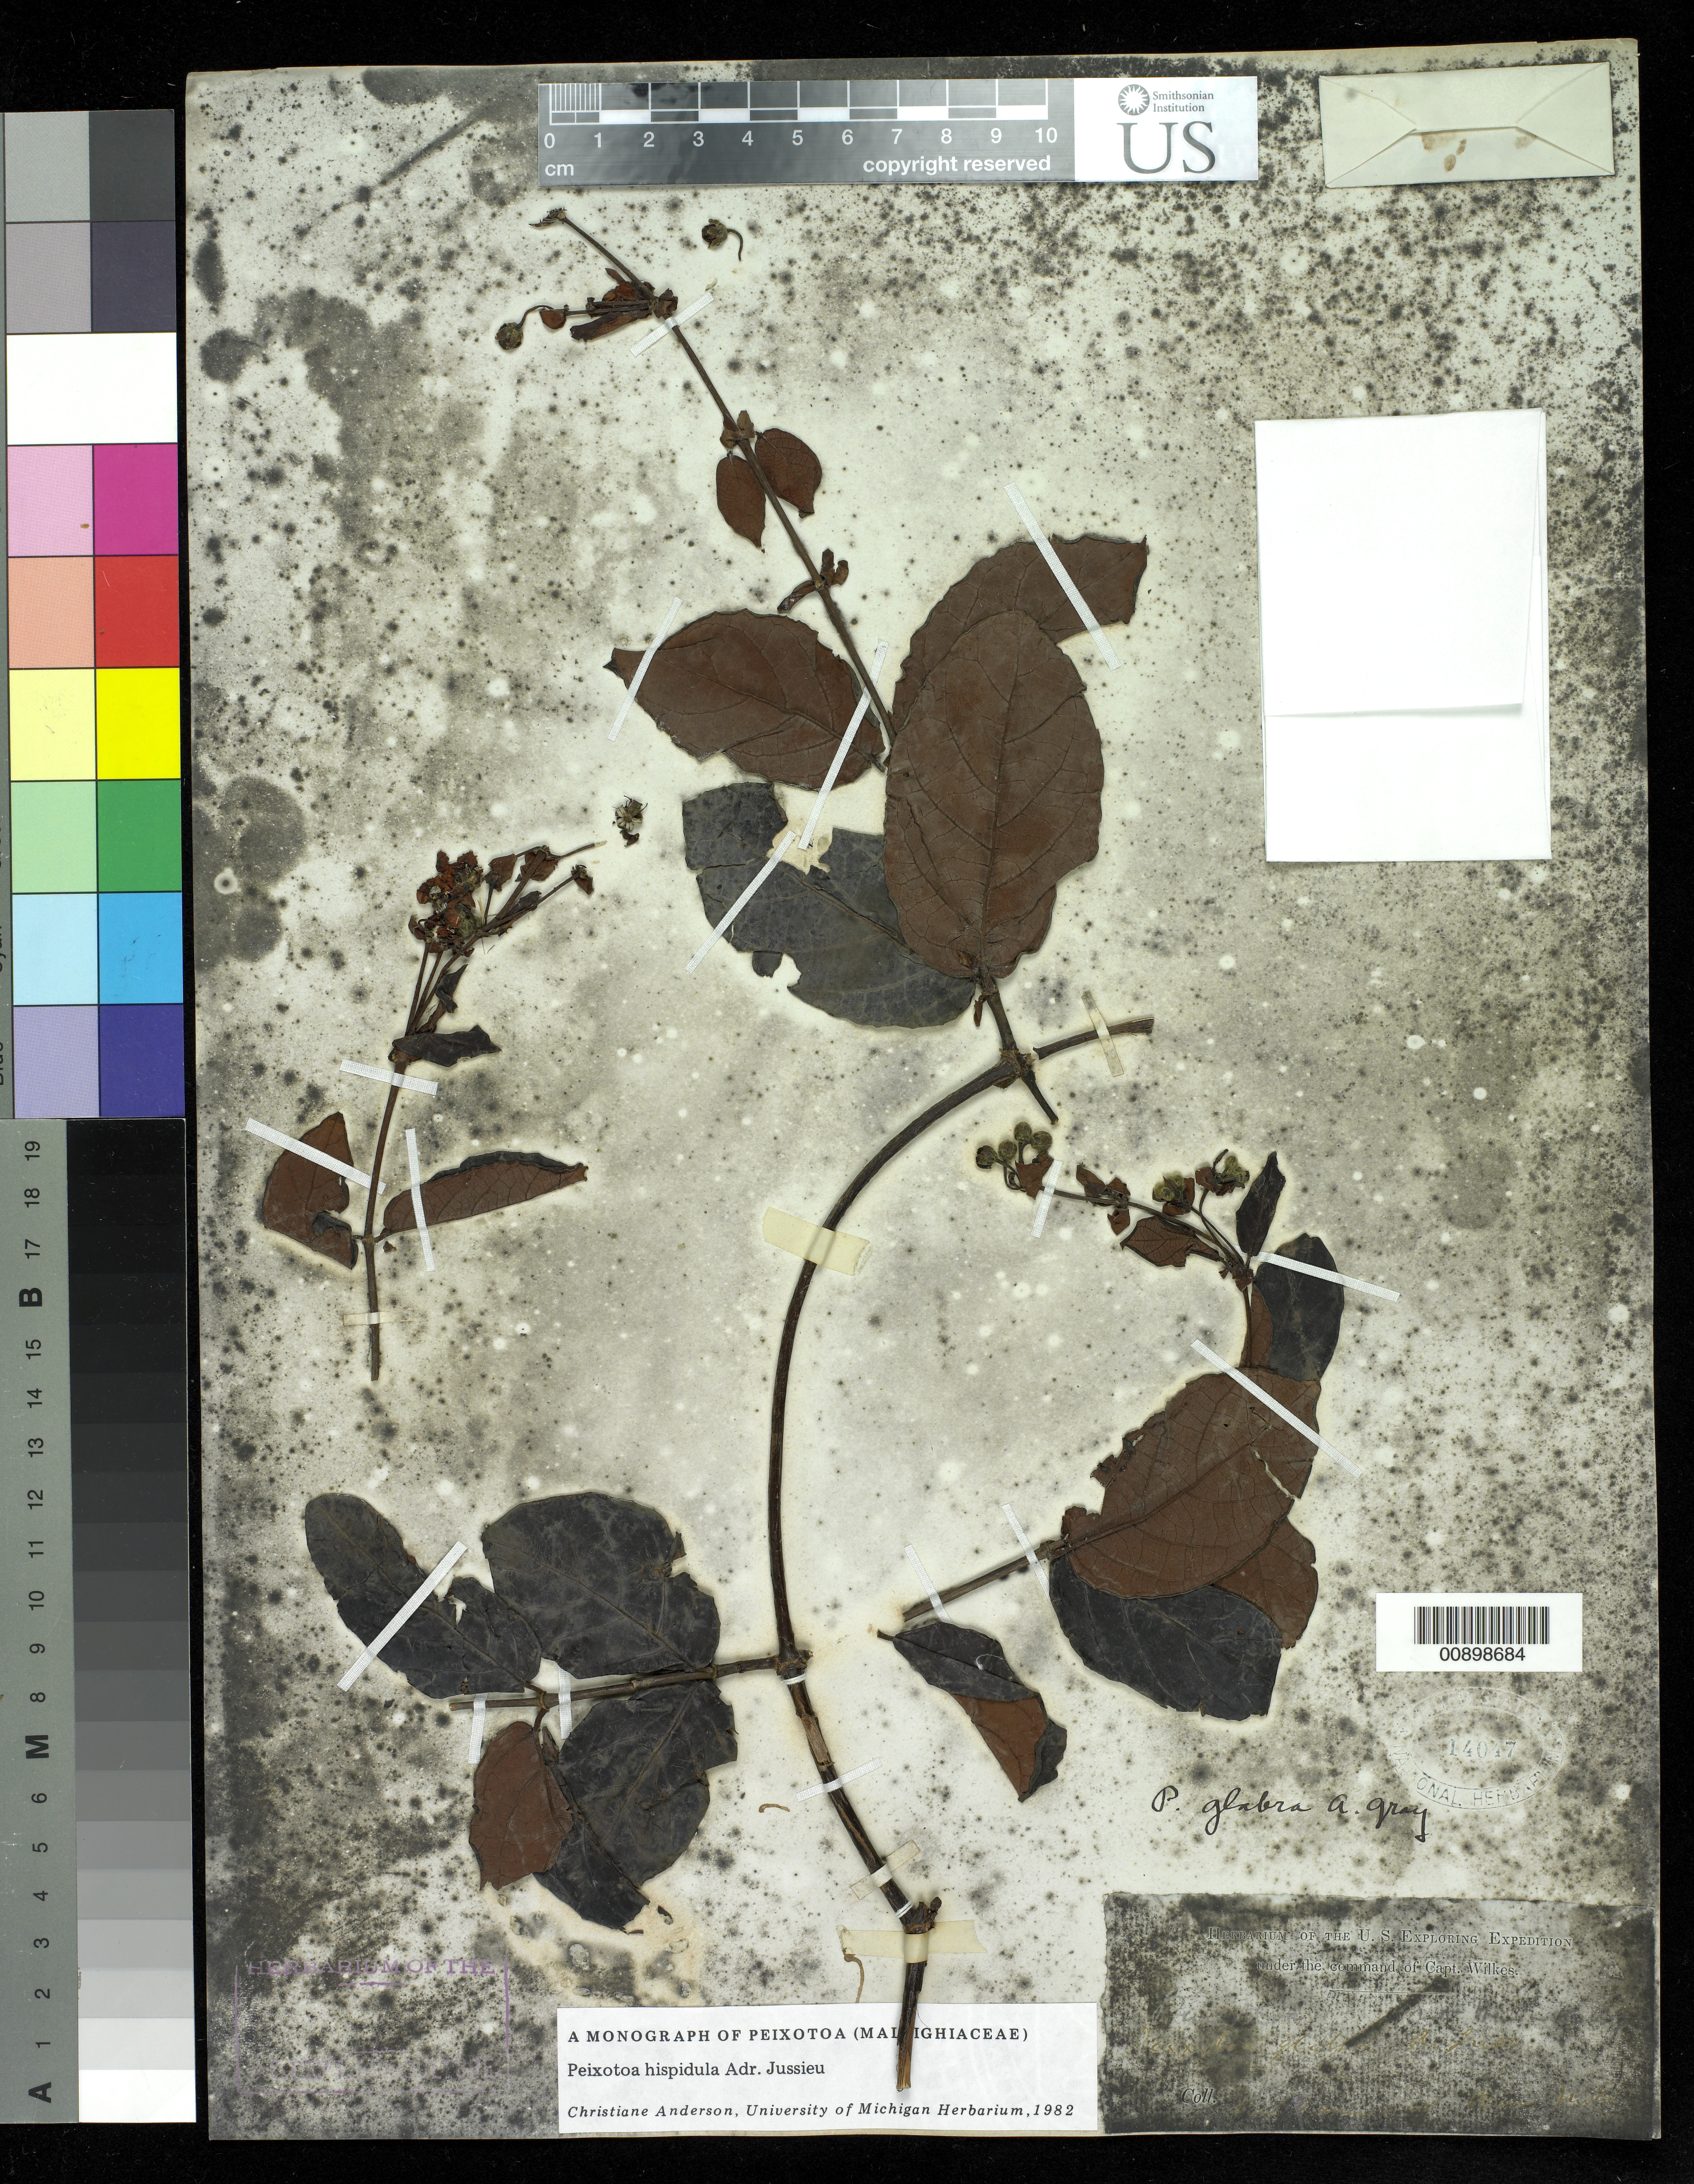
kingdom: Plantae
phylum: Tracheophyta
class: Magnoliopsida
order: Malpighiales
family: Malpighiaceae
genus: Peixotoa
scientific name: Peixotoa hispidula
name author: A. Juss.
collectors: Wilkes Explor. Exped.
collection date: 1838/1842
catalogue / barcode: US 14047